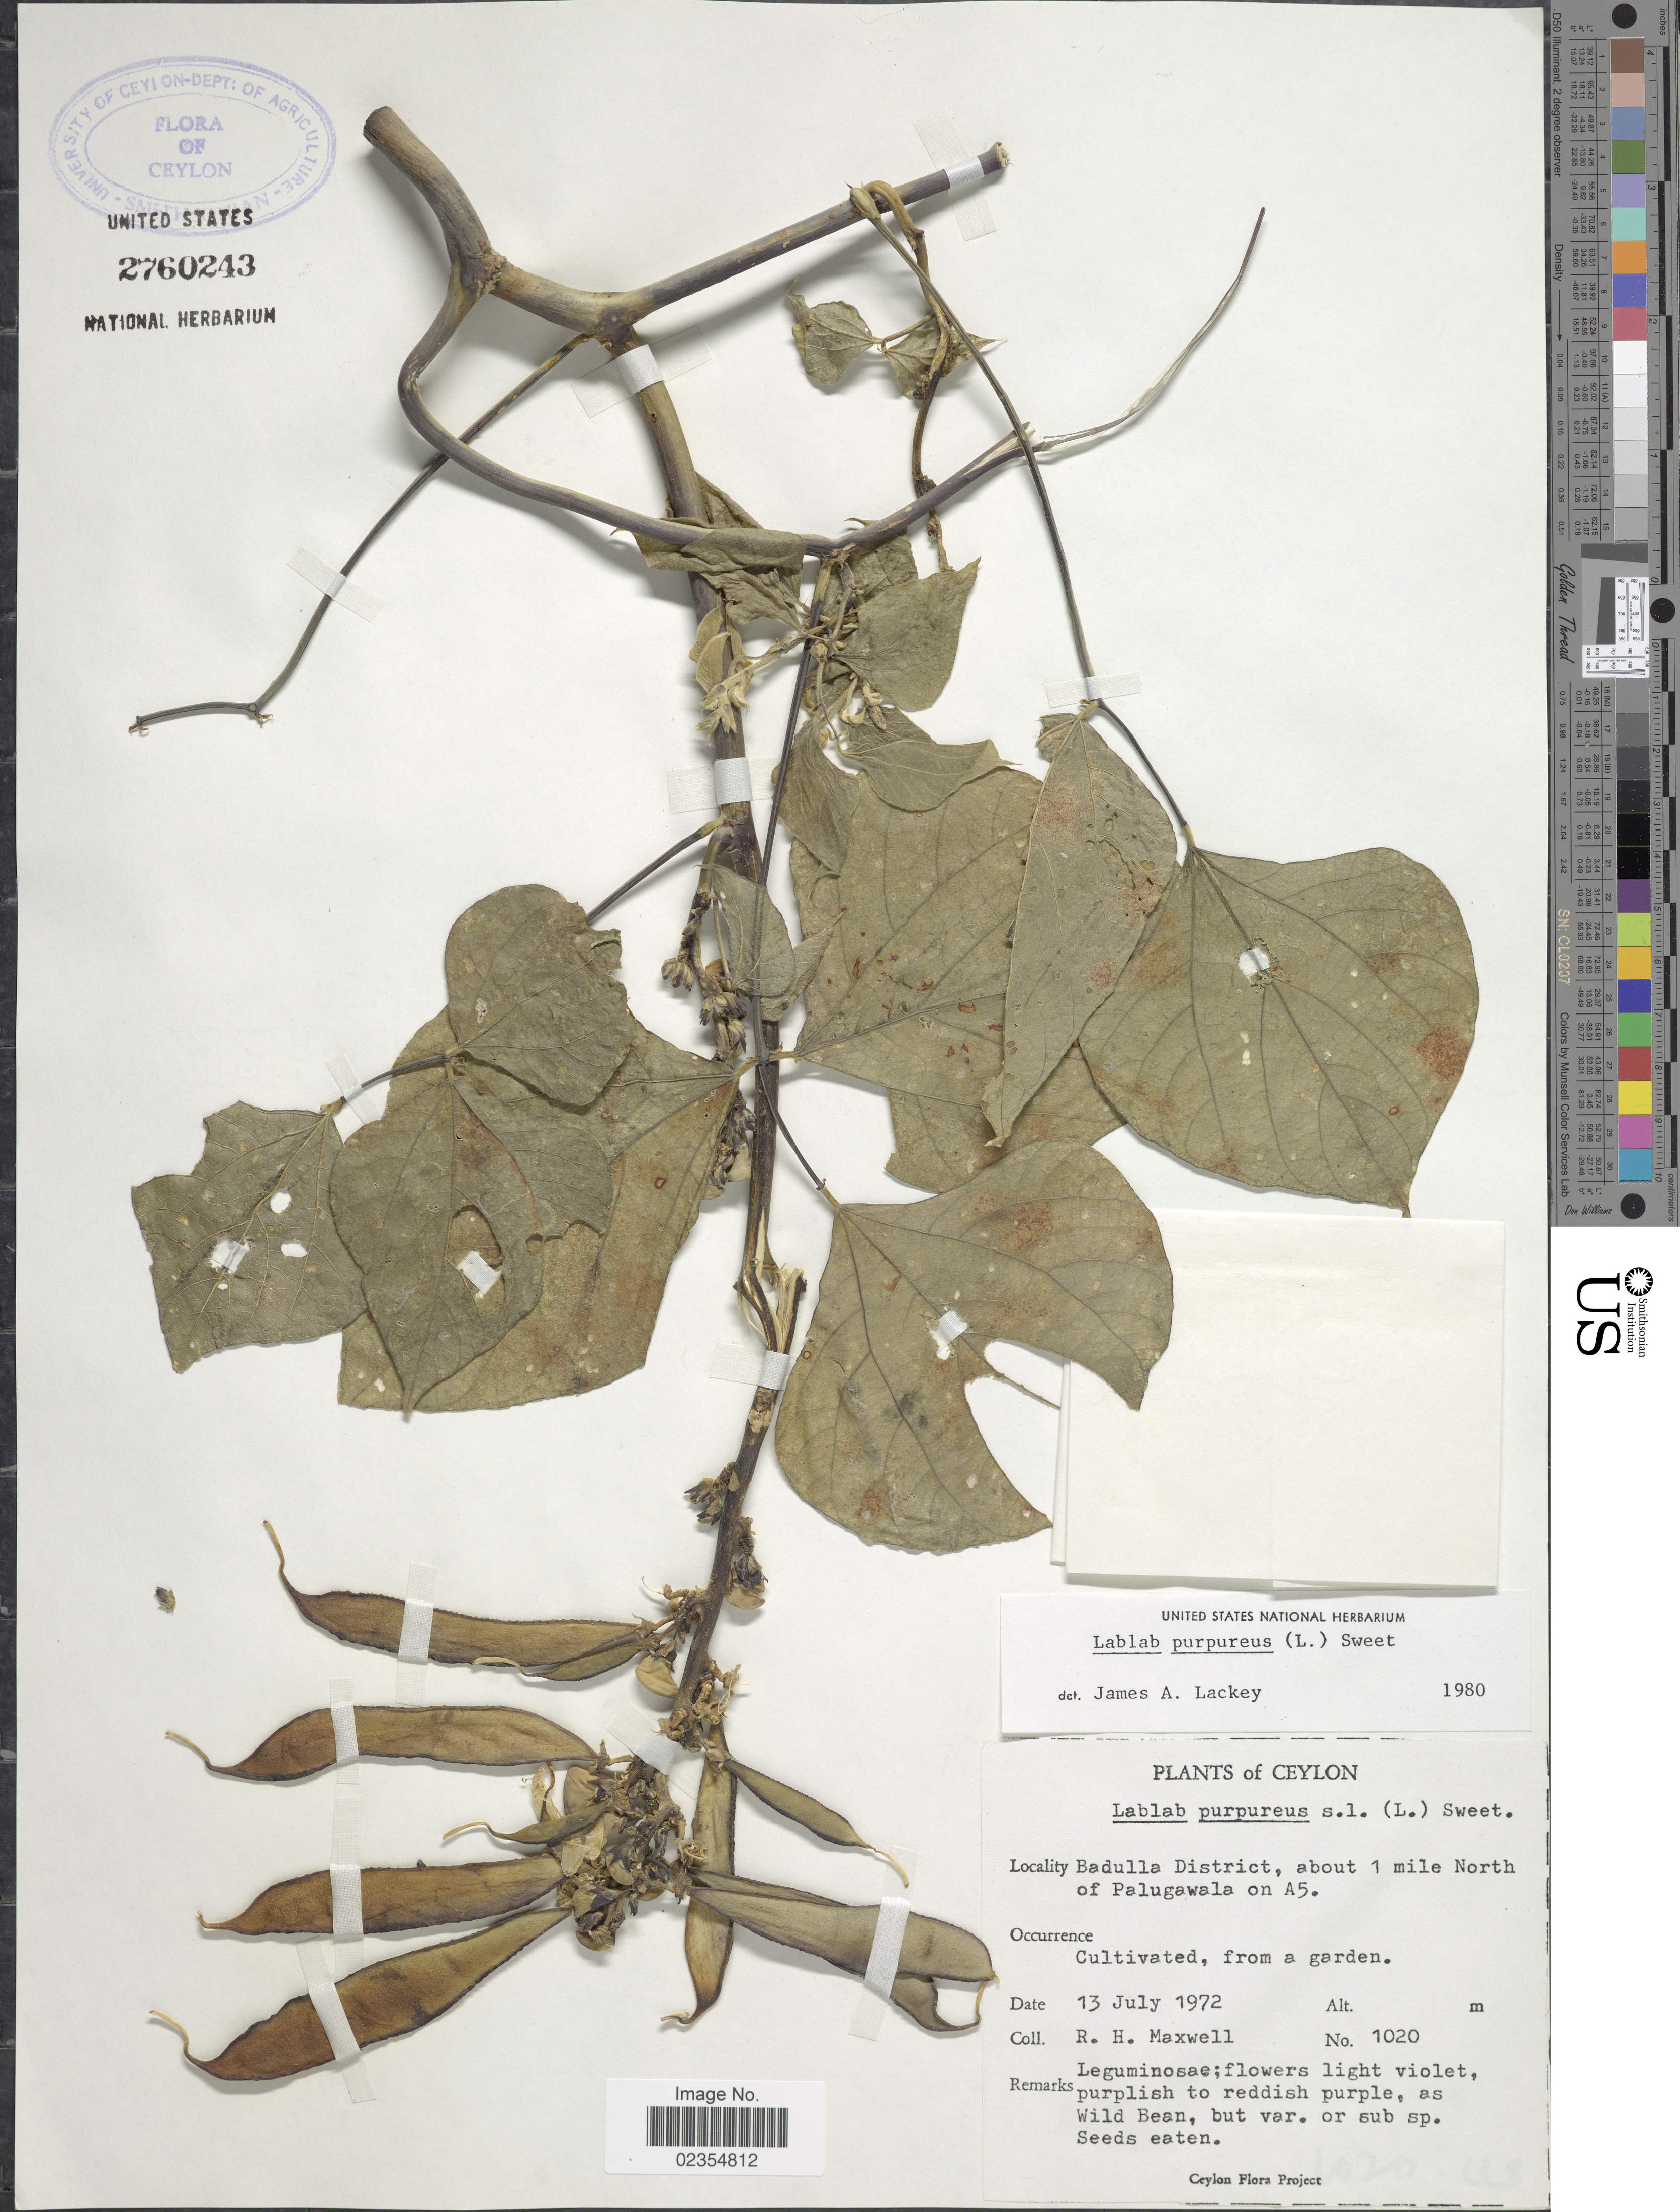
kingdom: Plantae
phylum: Tracheophyta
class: Magnoliopsida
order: Fabales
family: Fabaceae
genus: Lablab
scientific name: Lablab purpureus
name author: (L.) Sweet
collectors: R. Maxwell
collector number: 1020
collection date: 1972-07-13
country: Sri Lanka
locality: Ceylon, Badulla District, about 1 mile North of Palugawala on A5, from a garden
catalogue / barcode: US 2760243